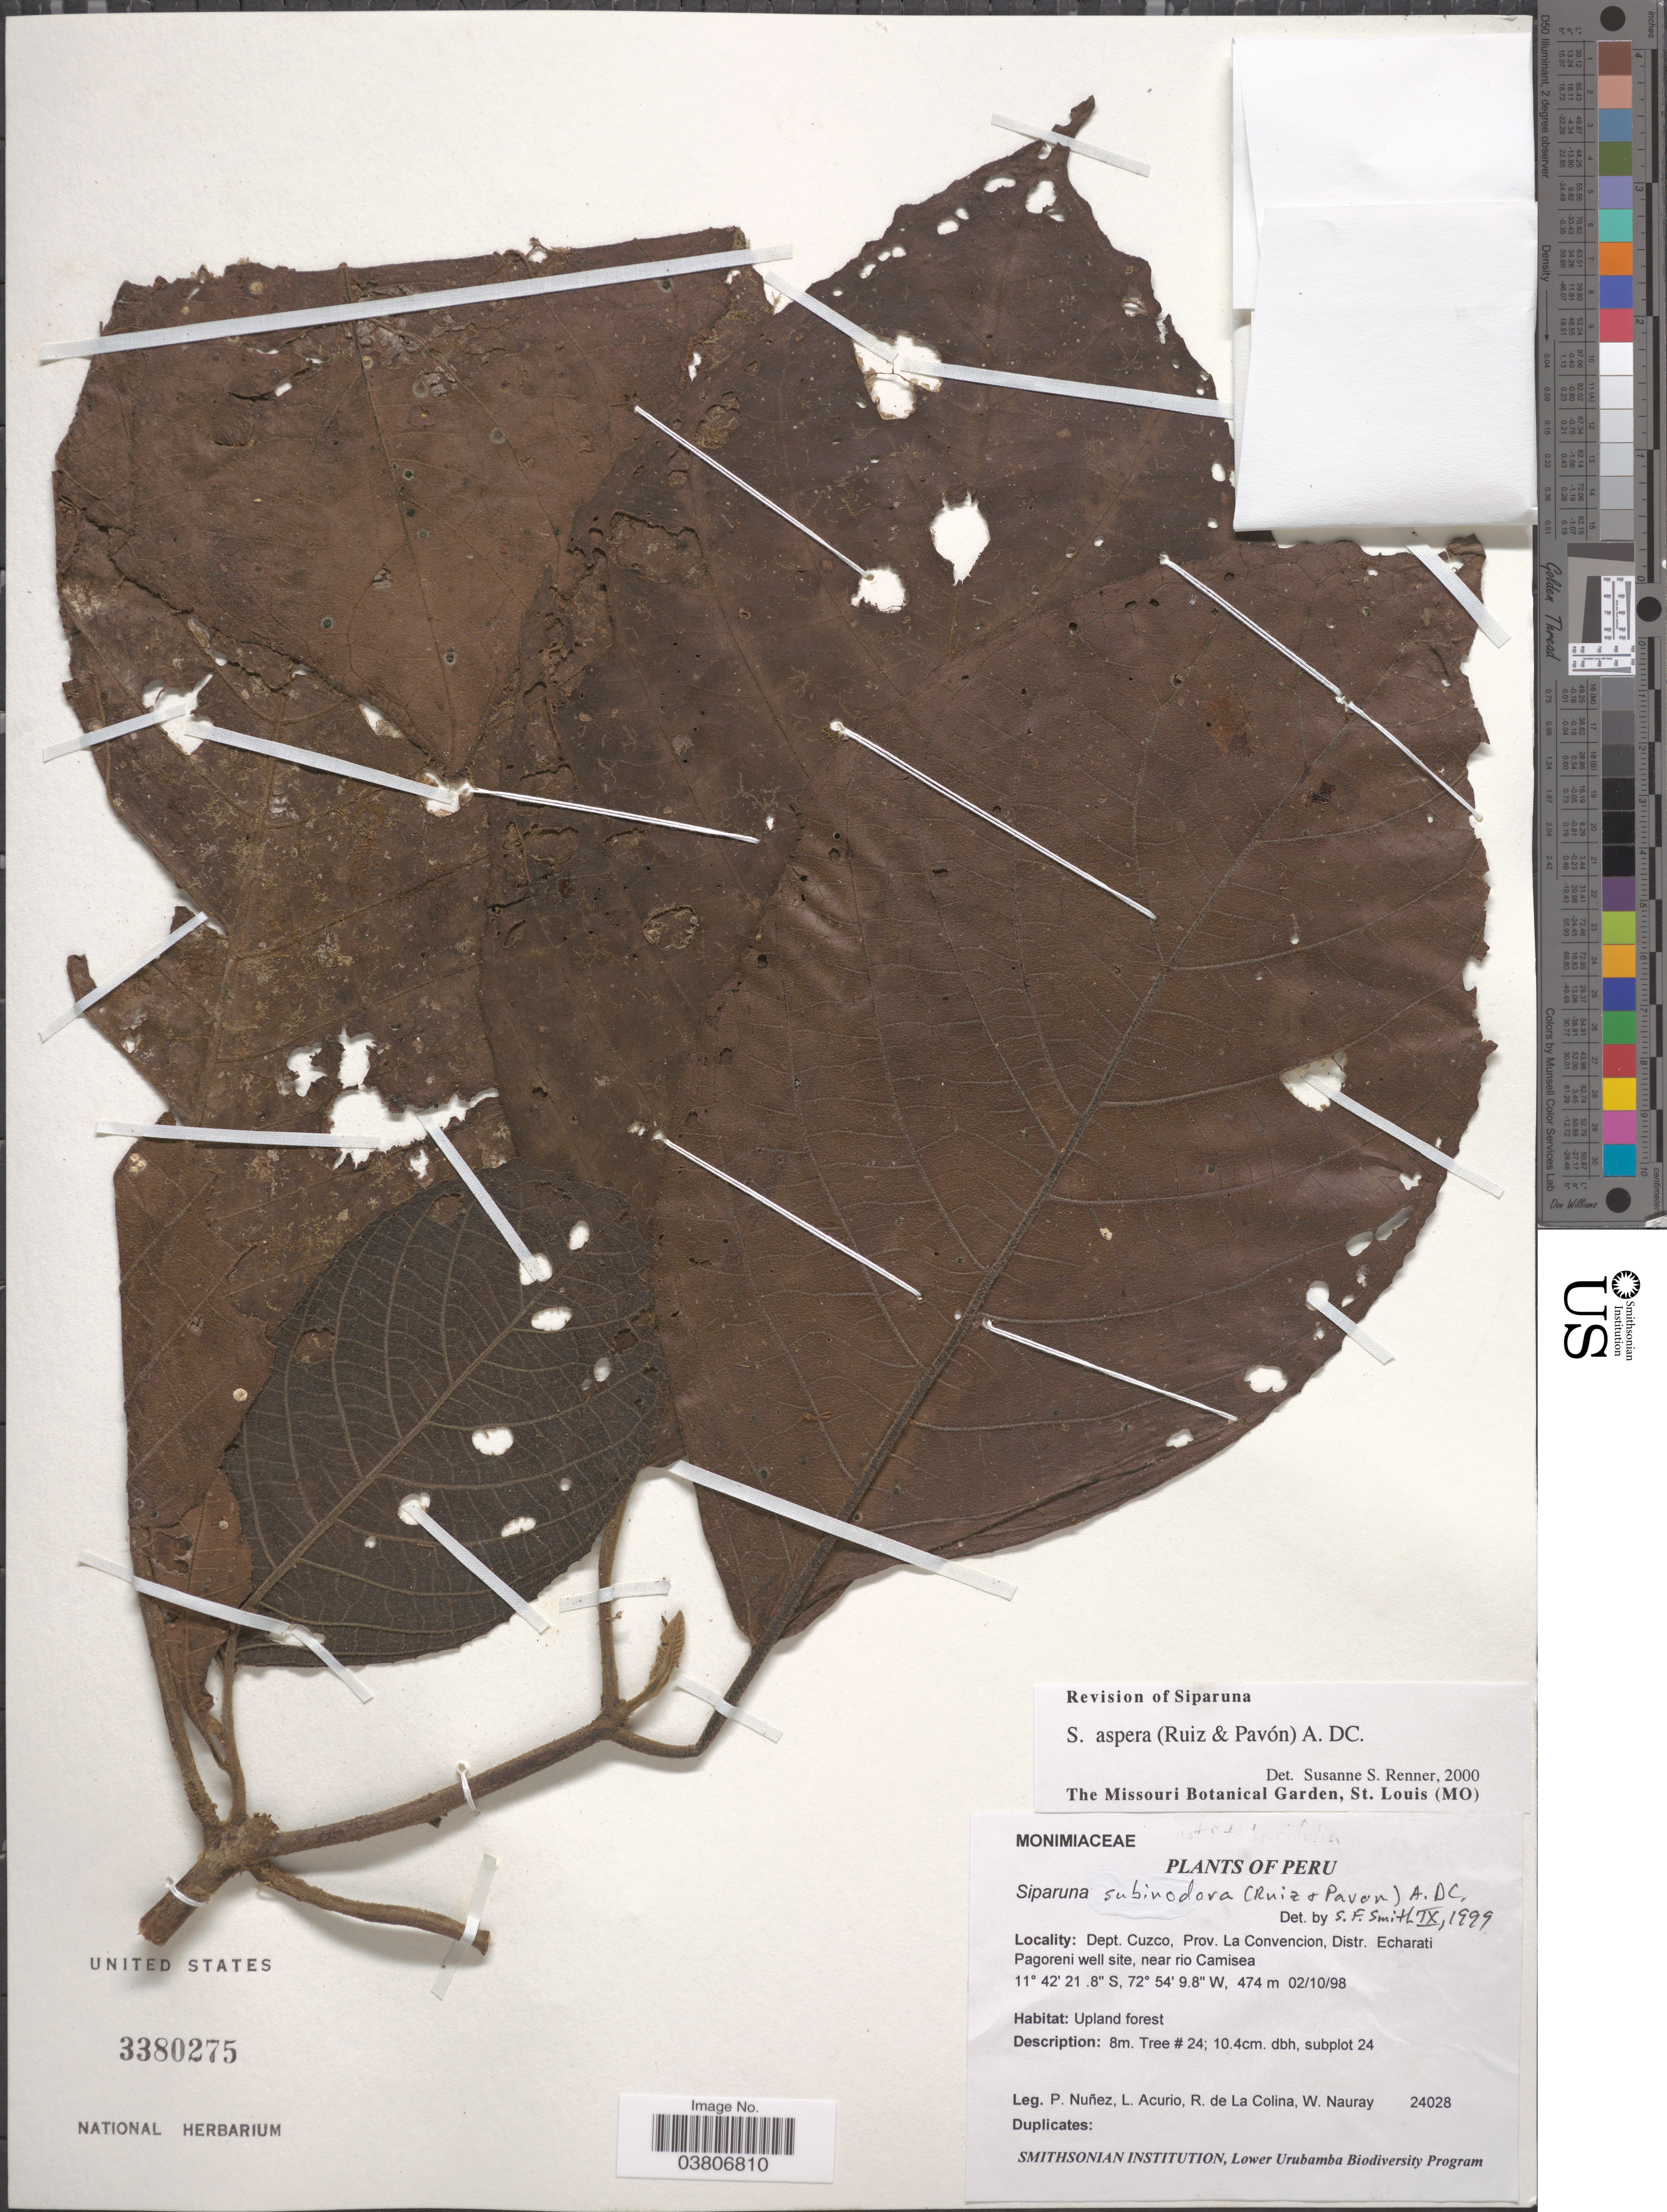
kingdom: Plantae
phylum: Tracheophyta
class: Magnoliopsida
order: Laurales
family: Siparunaceae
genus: Siparuna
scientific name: Siparuna aspera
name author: (Ruiz & Pav.) A. DC.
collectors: P. Nuñez V., L. Acurio, R. Colina & W. Nauray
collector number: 24028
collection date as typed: Transcribed d/m/y: 2/10/98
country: Peru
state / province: Cusco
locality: Dept. Cuzco, Prov. La Convencion, Distr. Echarati Pagoreni well site, near rio Camisea.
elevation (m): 474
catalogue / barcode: US 3380275